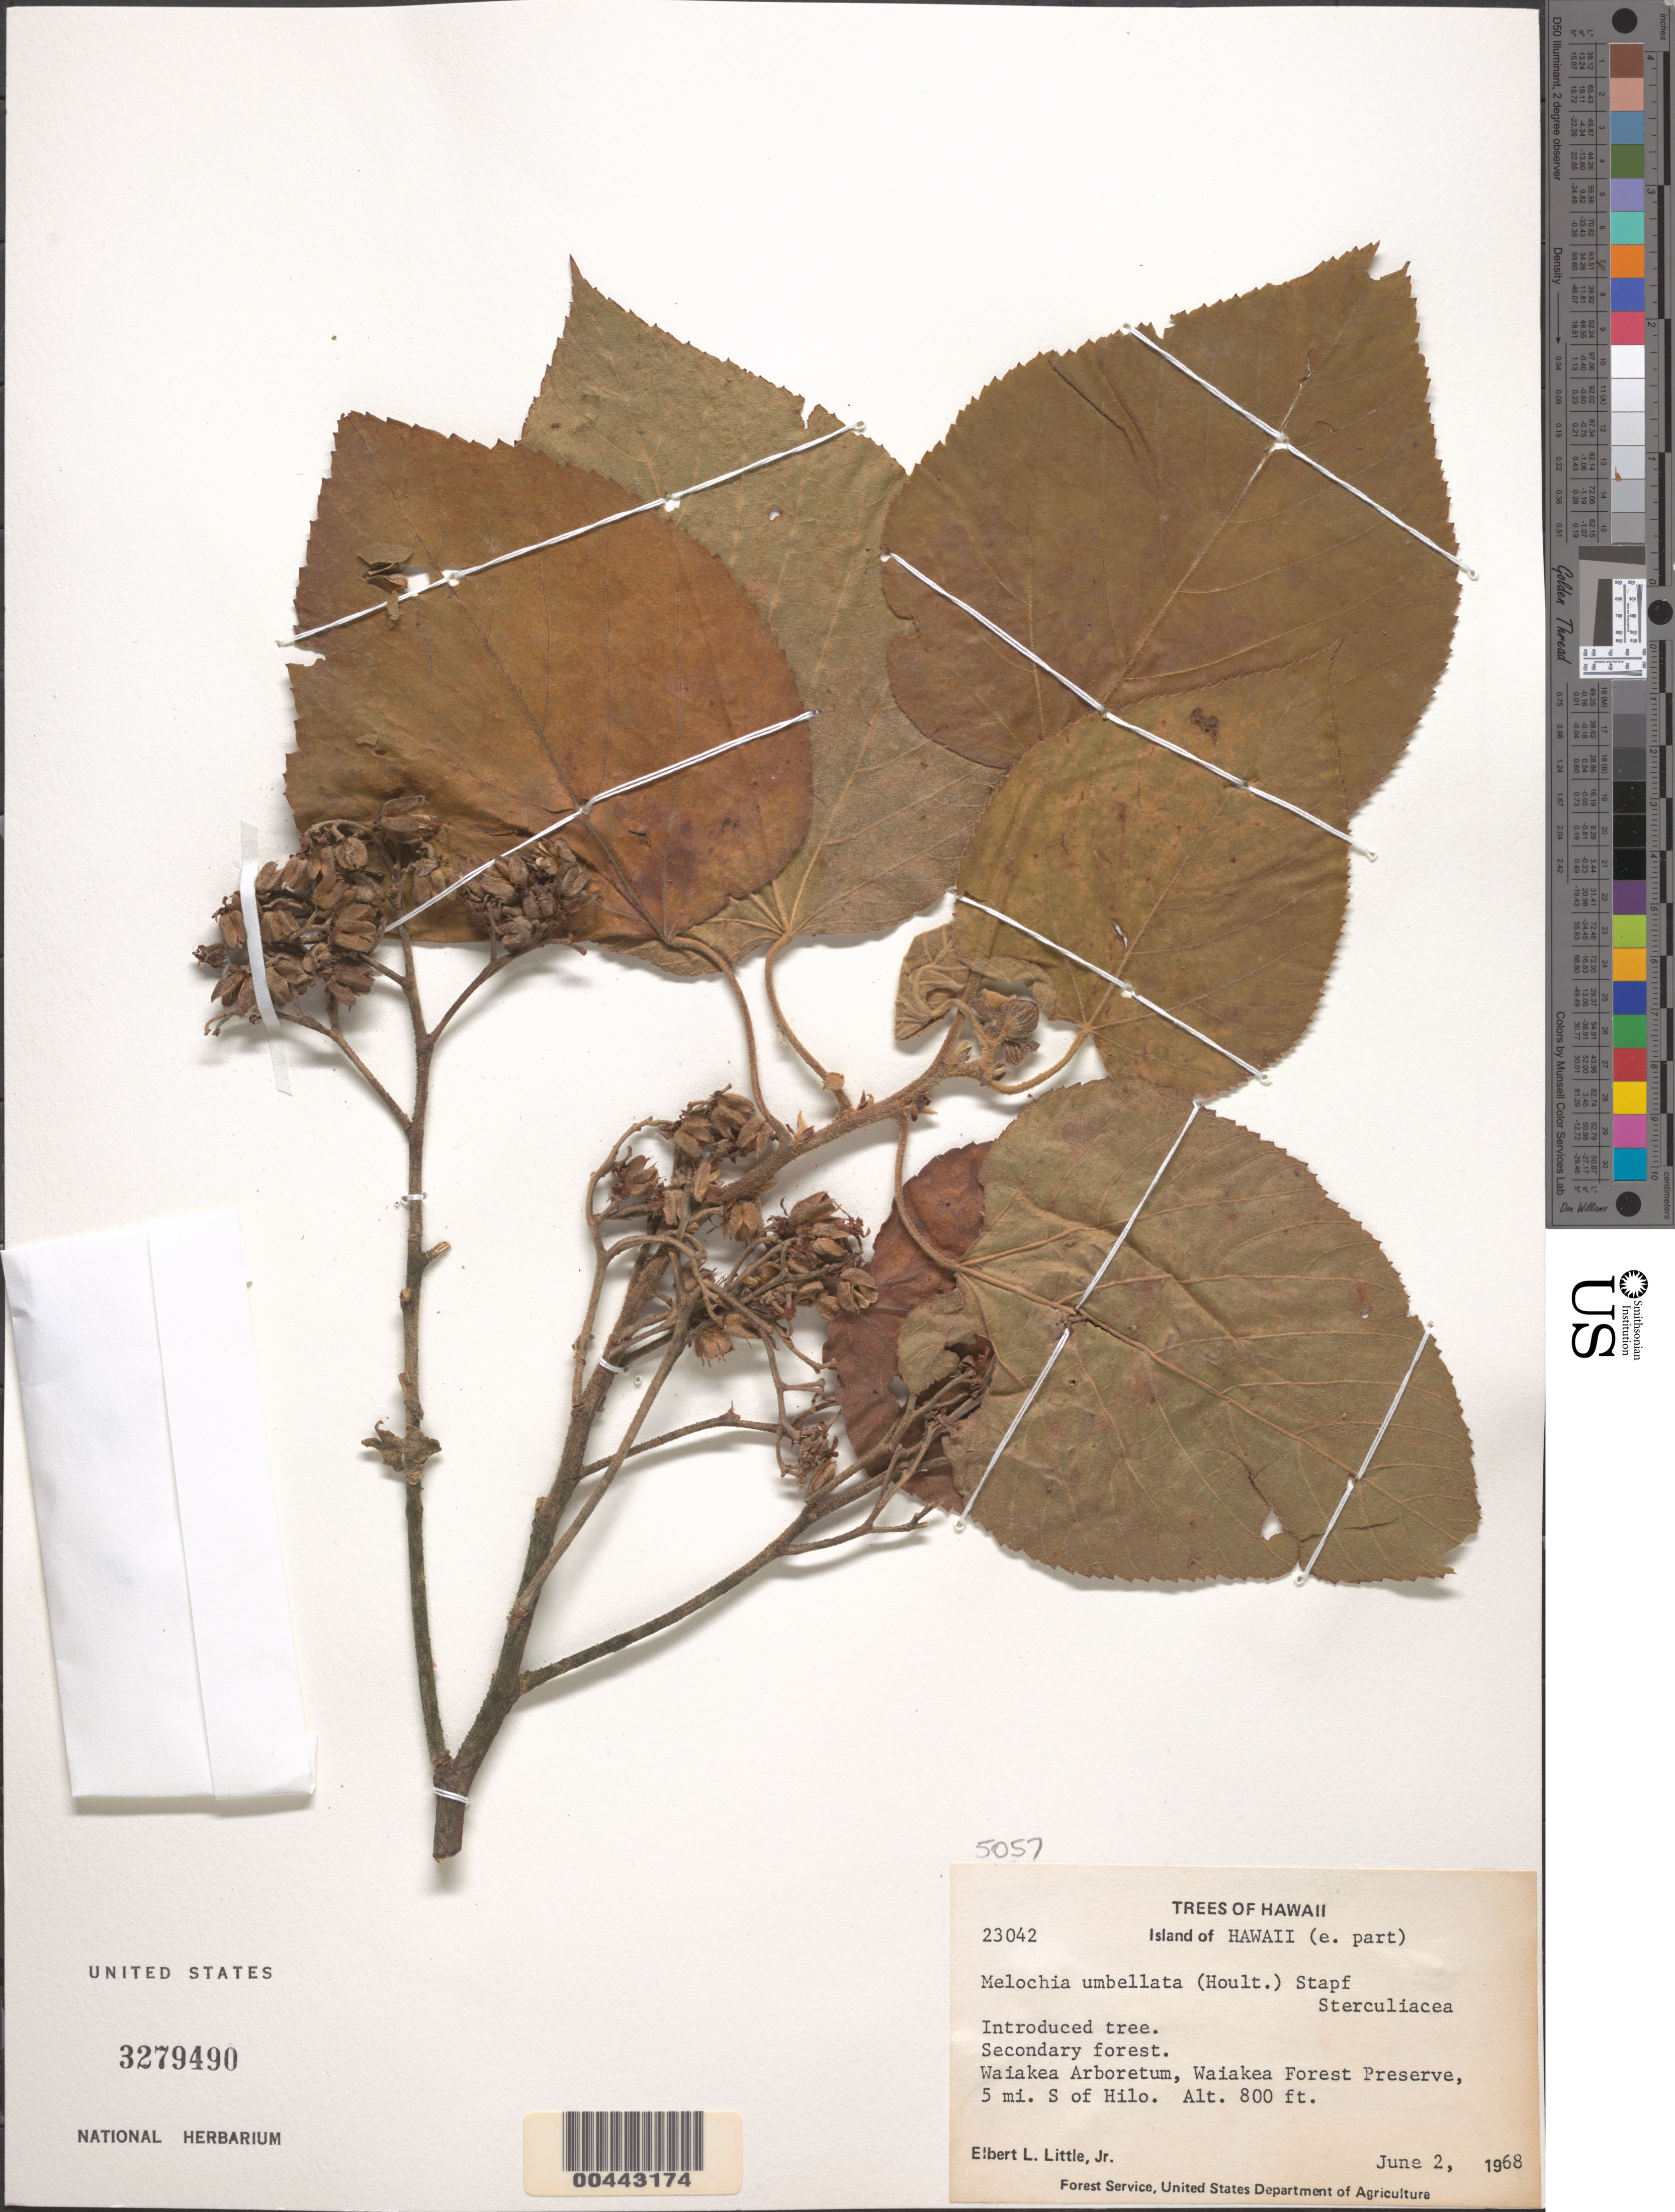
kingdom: Plantae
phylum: Tracheophyta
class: Magnoliopsida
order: Malvales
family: Malvaceae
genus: Melochia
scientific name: Melochia umbellata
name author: Stapf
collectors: E. L. Little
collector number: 23042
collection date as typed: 2 Jun 1968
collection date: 1968-06-02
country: United States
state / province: Hawaii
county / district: Hawaii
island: Hawaii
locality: E part of Hawaii, Waiakea Arboretum, Waiakea Forest Preserve, 5 mi S of Hilo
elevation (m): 244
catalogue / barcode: US 3279490